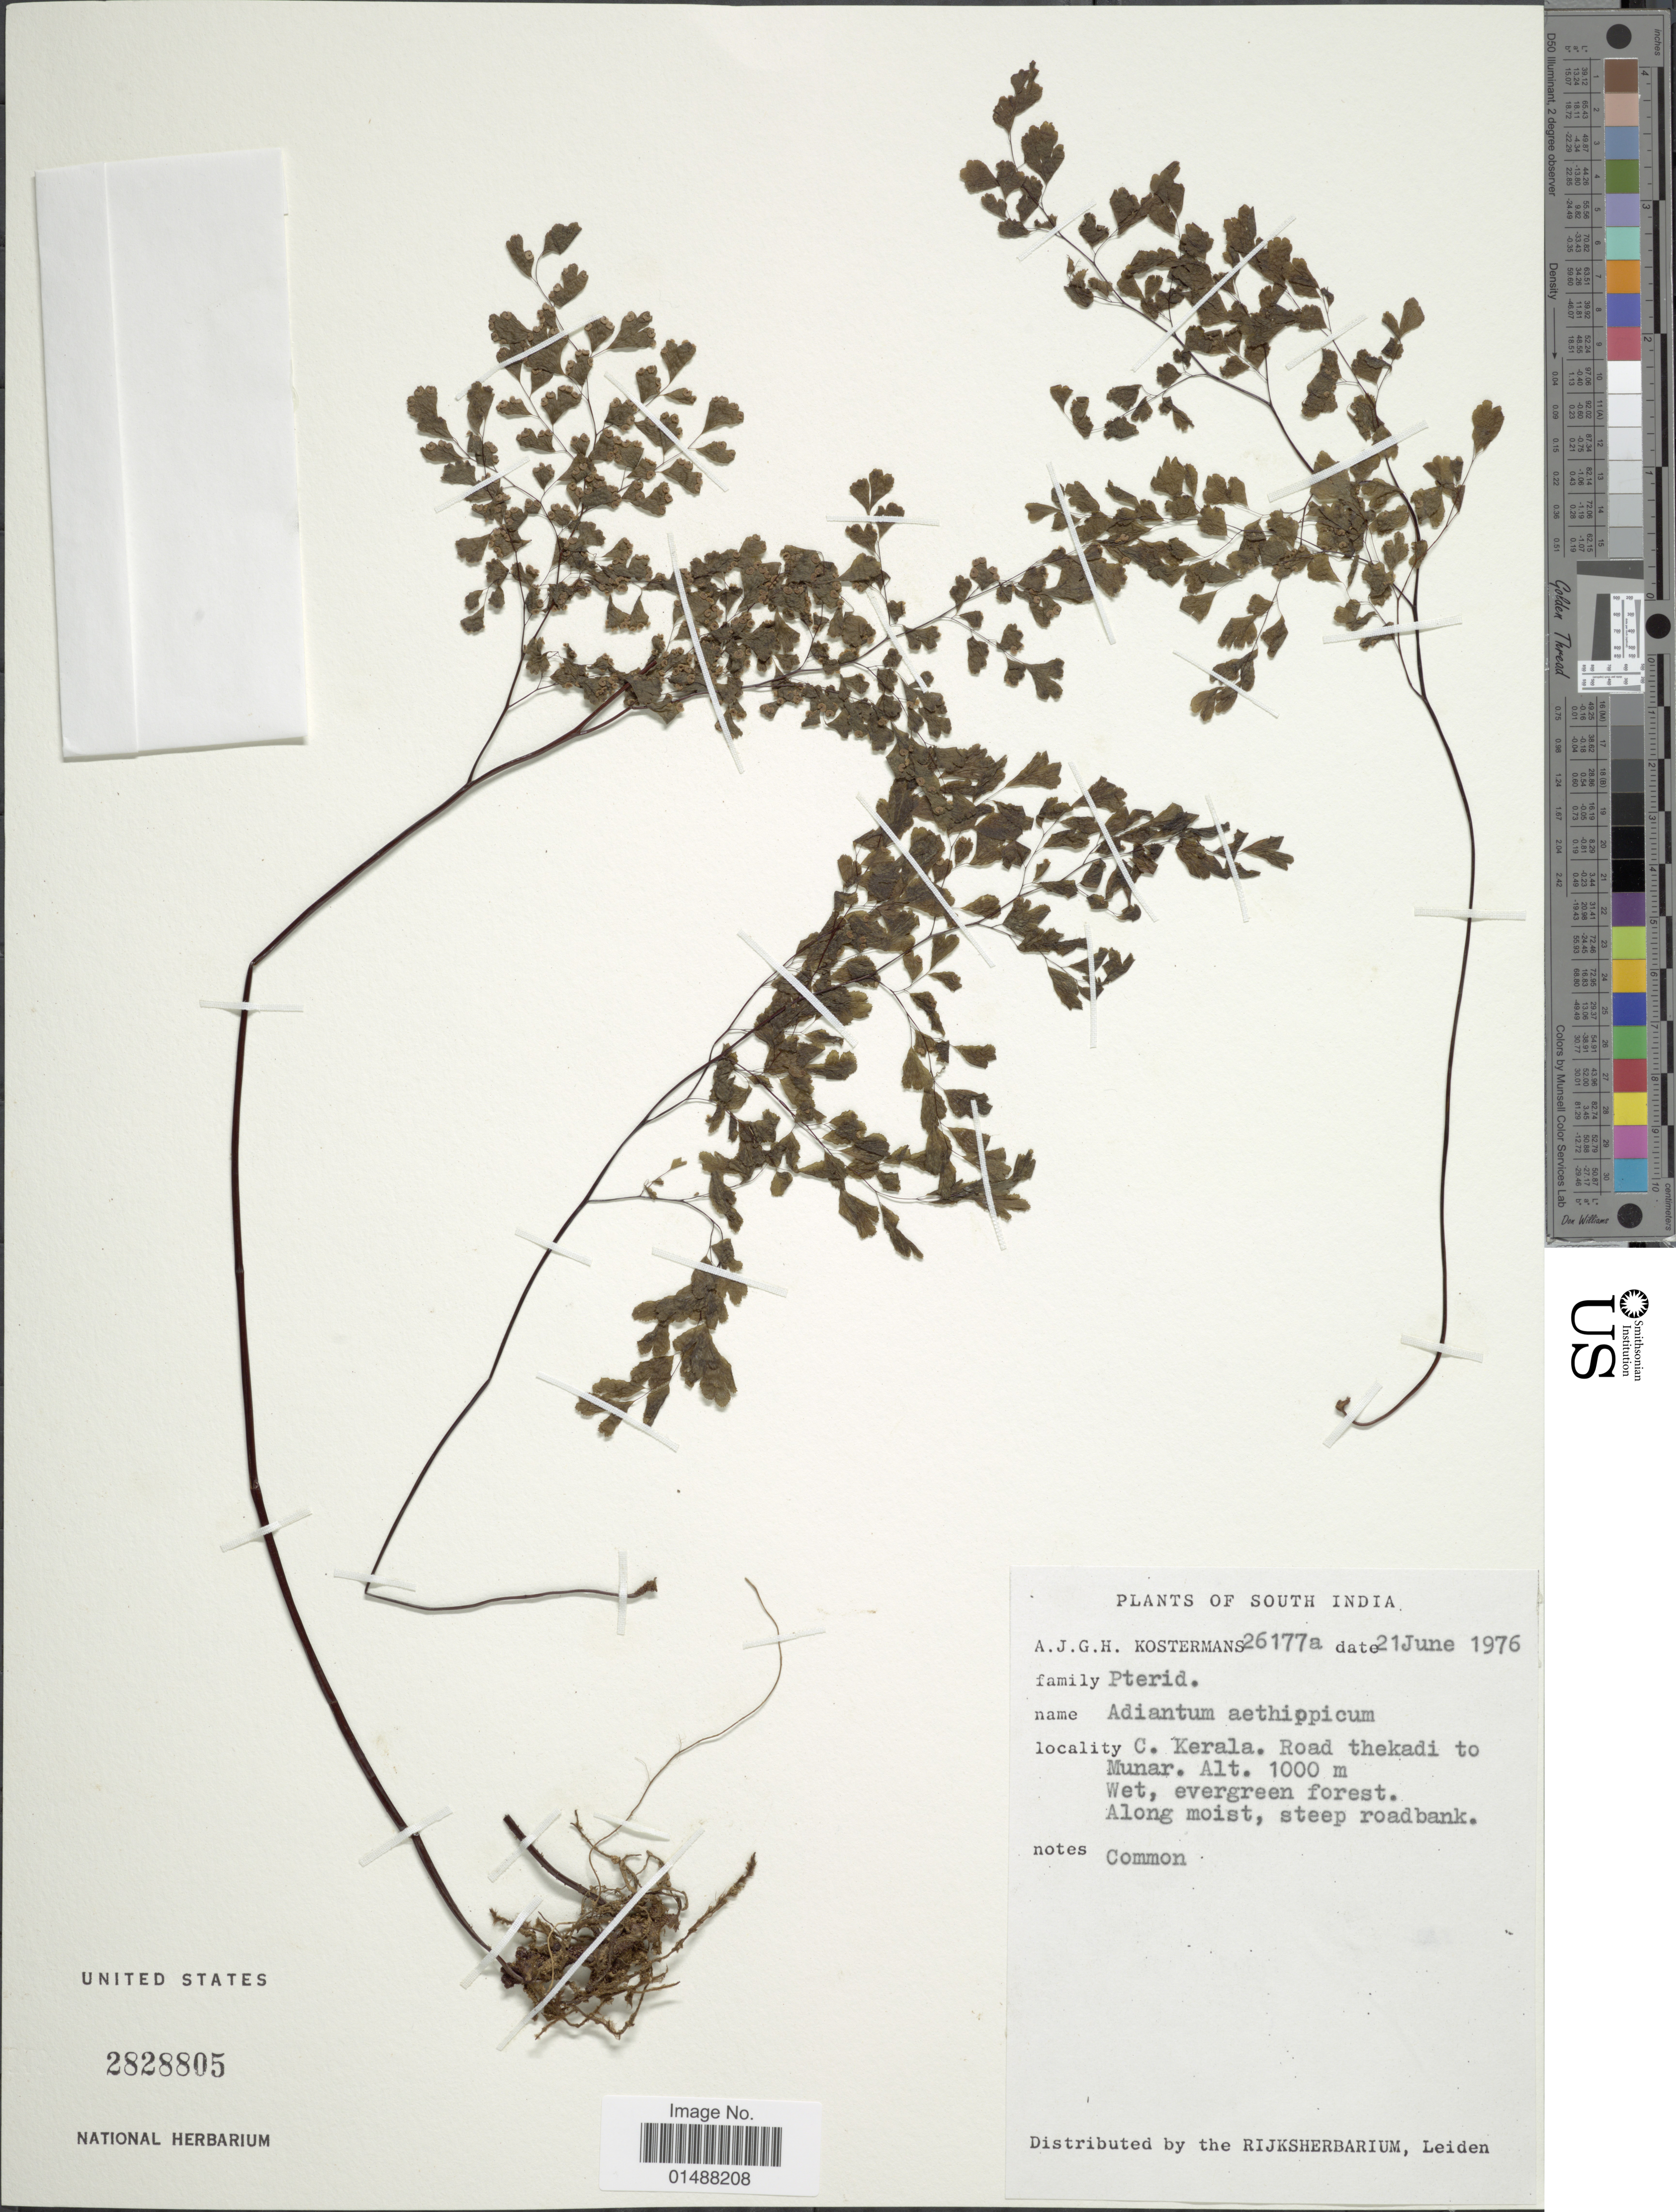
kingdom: Plantae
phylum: Tracheophyta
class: Polypodiopsida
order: Polypodiales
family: Pteridaceae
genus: Adiantum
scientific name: Adiantum aethiopicum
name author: L.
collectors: A. J. G. Kostermans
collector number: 26177a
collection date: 1976-06-21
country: India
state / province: Kerala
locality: South India, C. Kerala, Road thekadi to Munar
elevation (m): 1000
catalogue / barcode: US 2828805